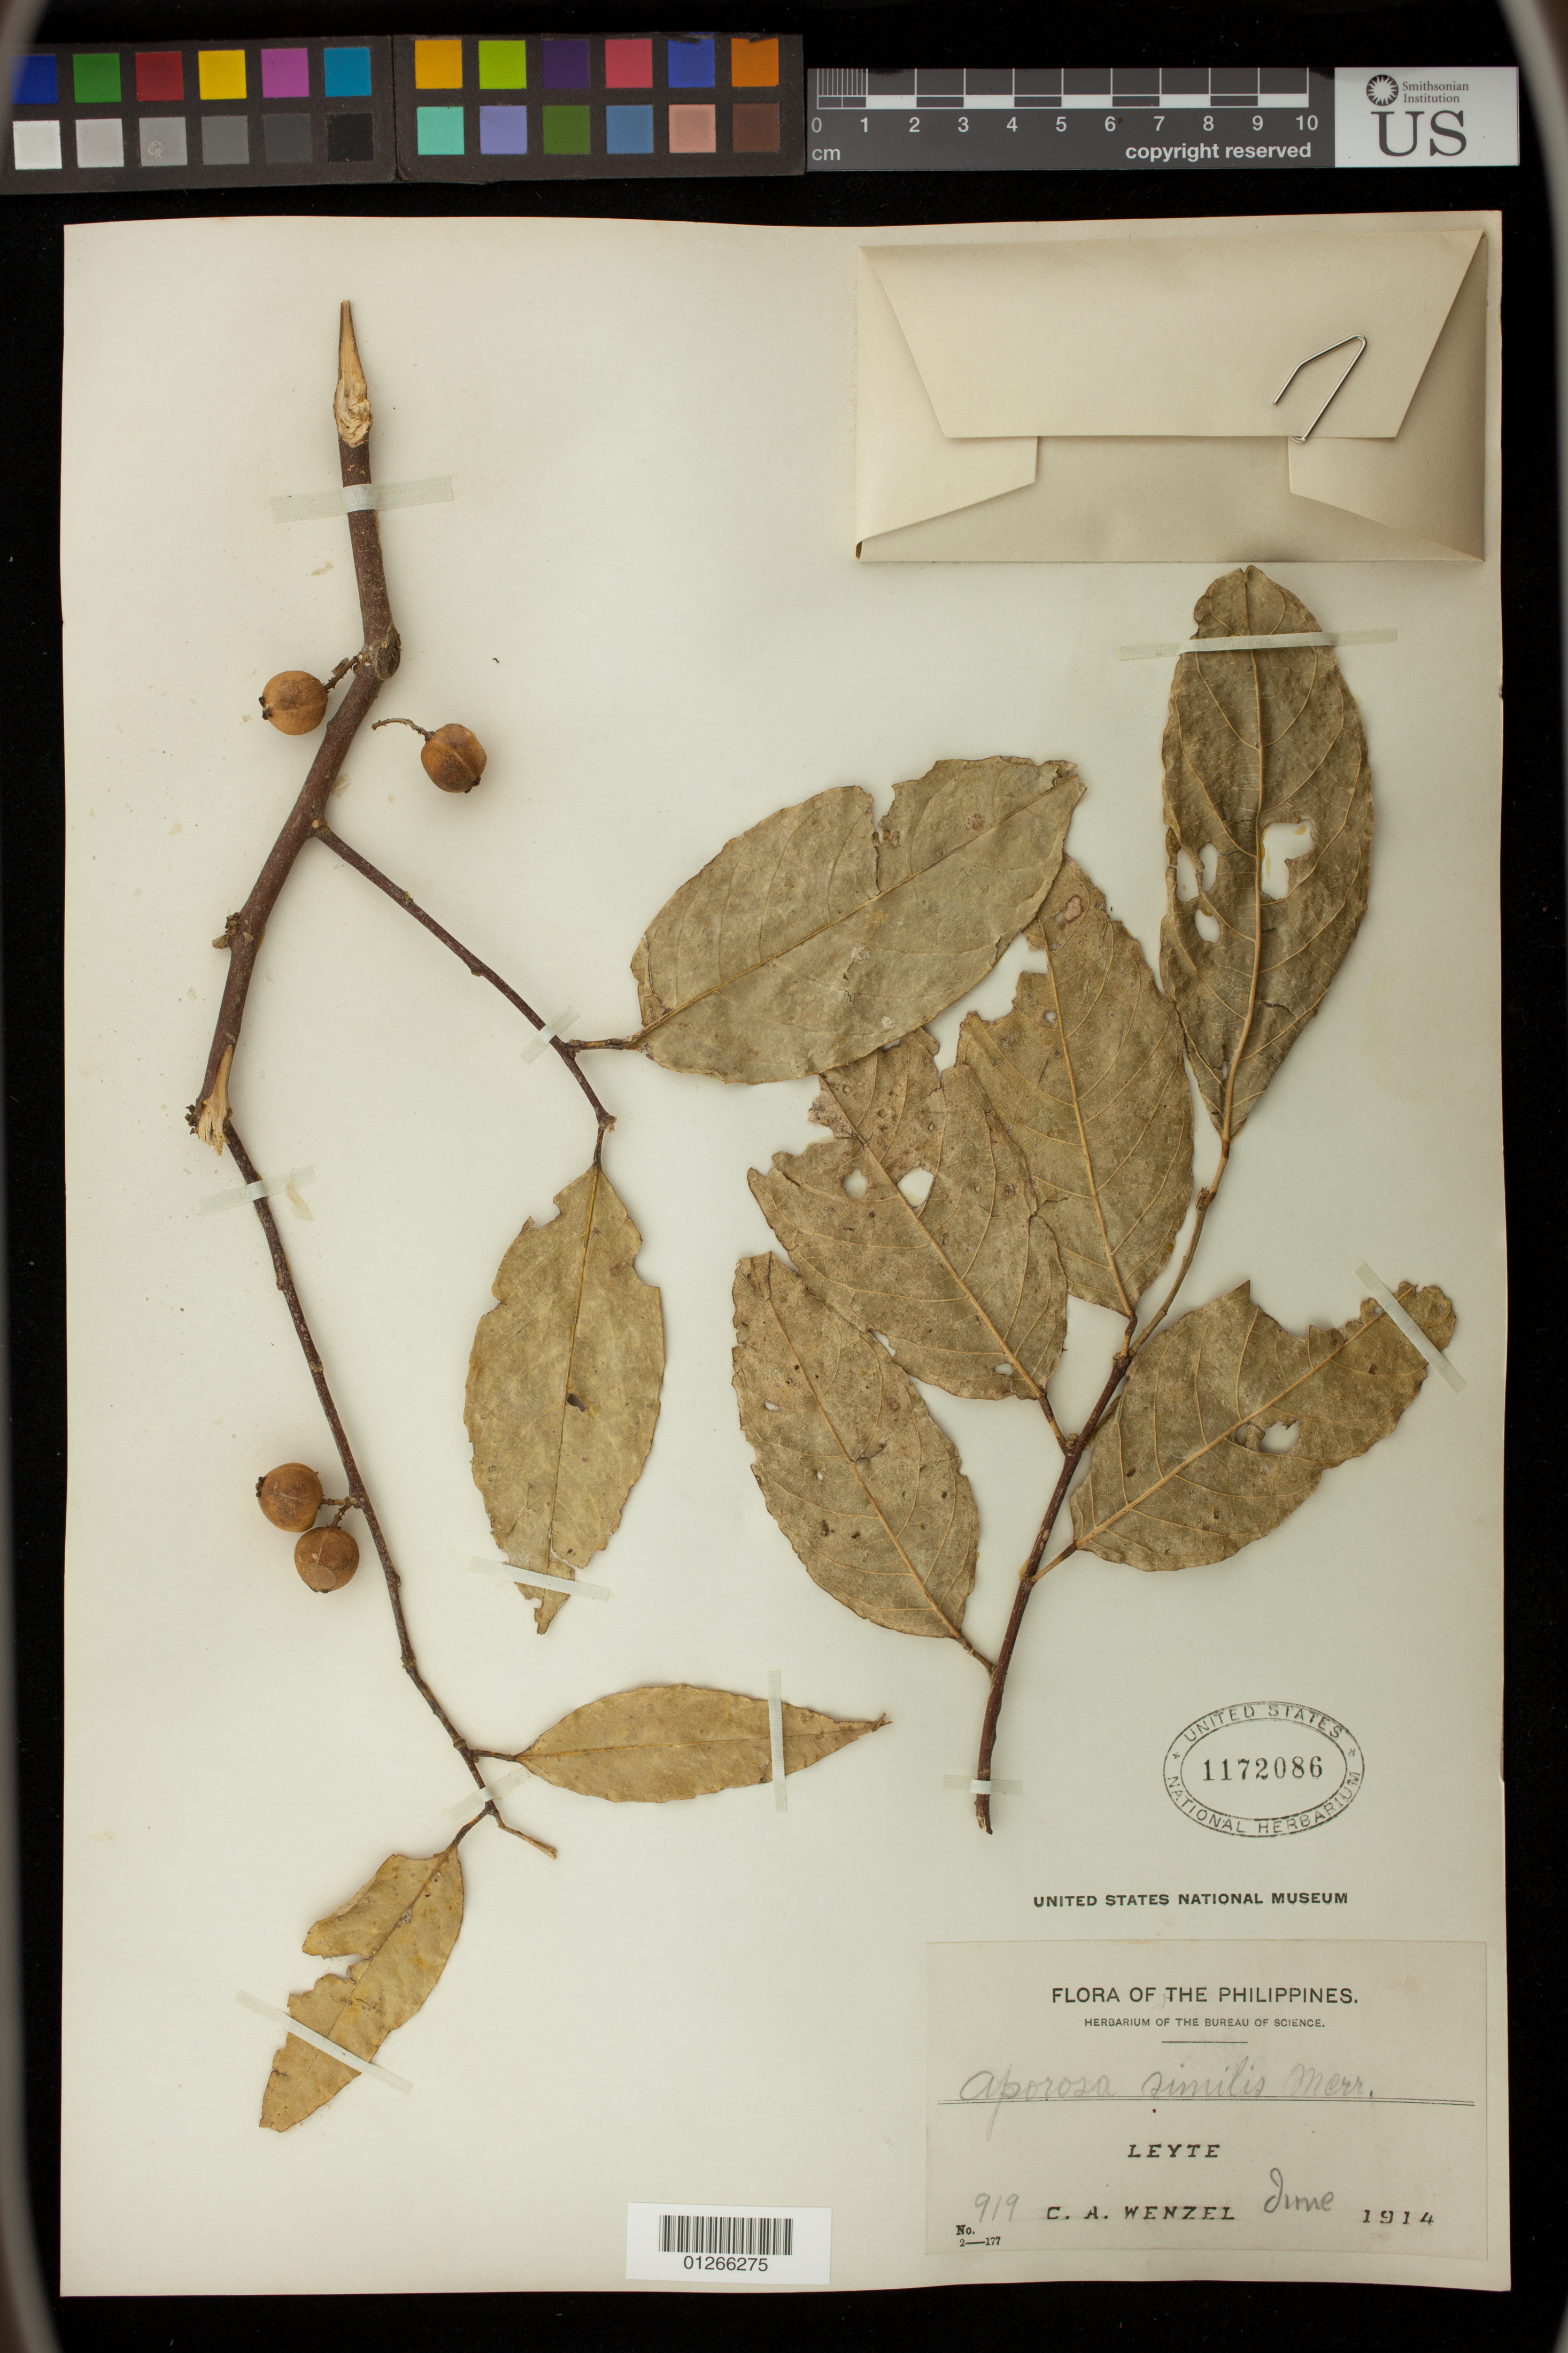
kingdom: Plantae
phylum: Tracheophyta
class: Magnoliopsida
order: Malpighiales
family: Phyllanthaceae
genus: Aporosa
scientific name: Aporosa banahaensis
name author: (Elmer) Merr.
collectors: C. Wenzel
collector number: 919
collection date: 1914-06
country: Philippines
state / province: Eastern Visayas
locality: Leyte